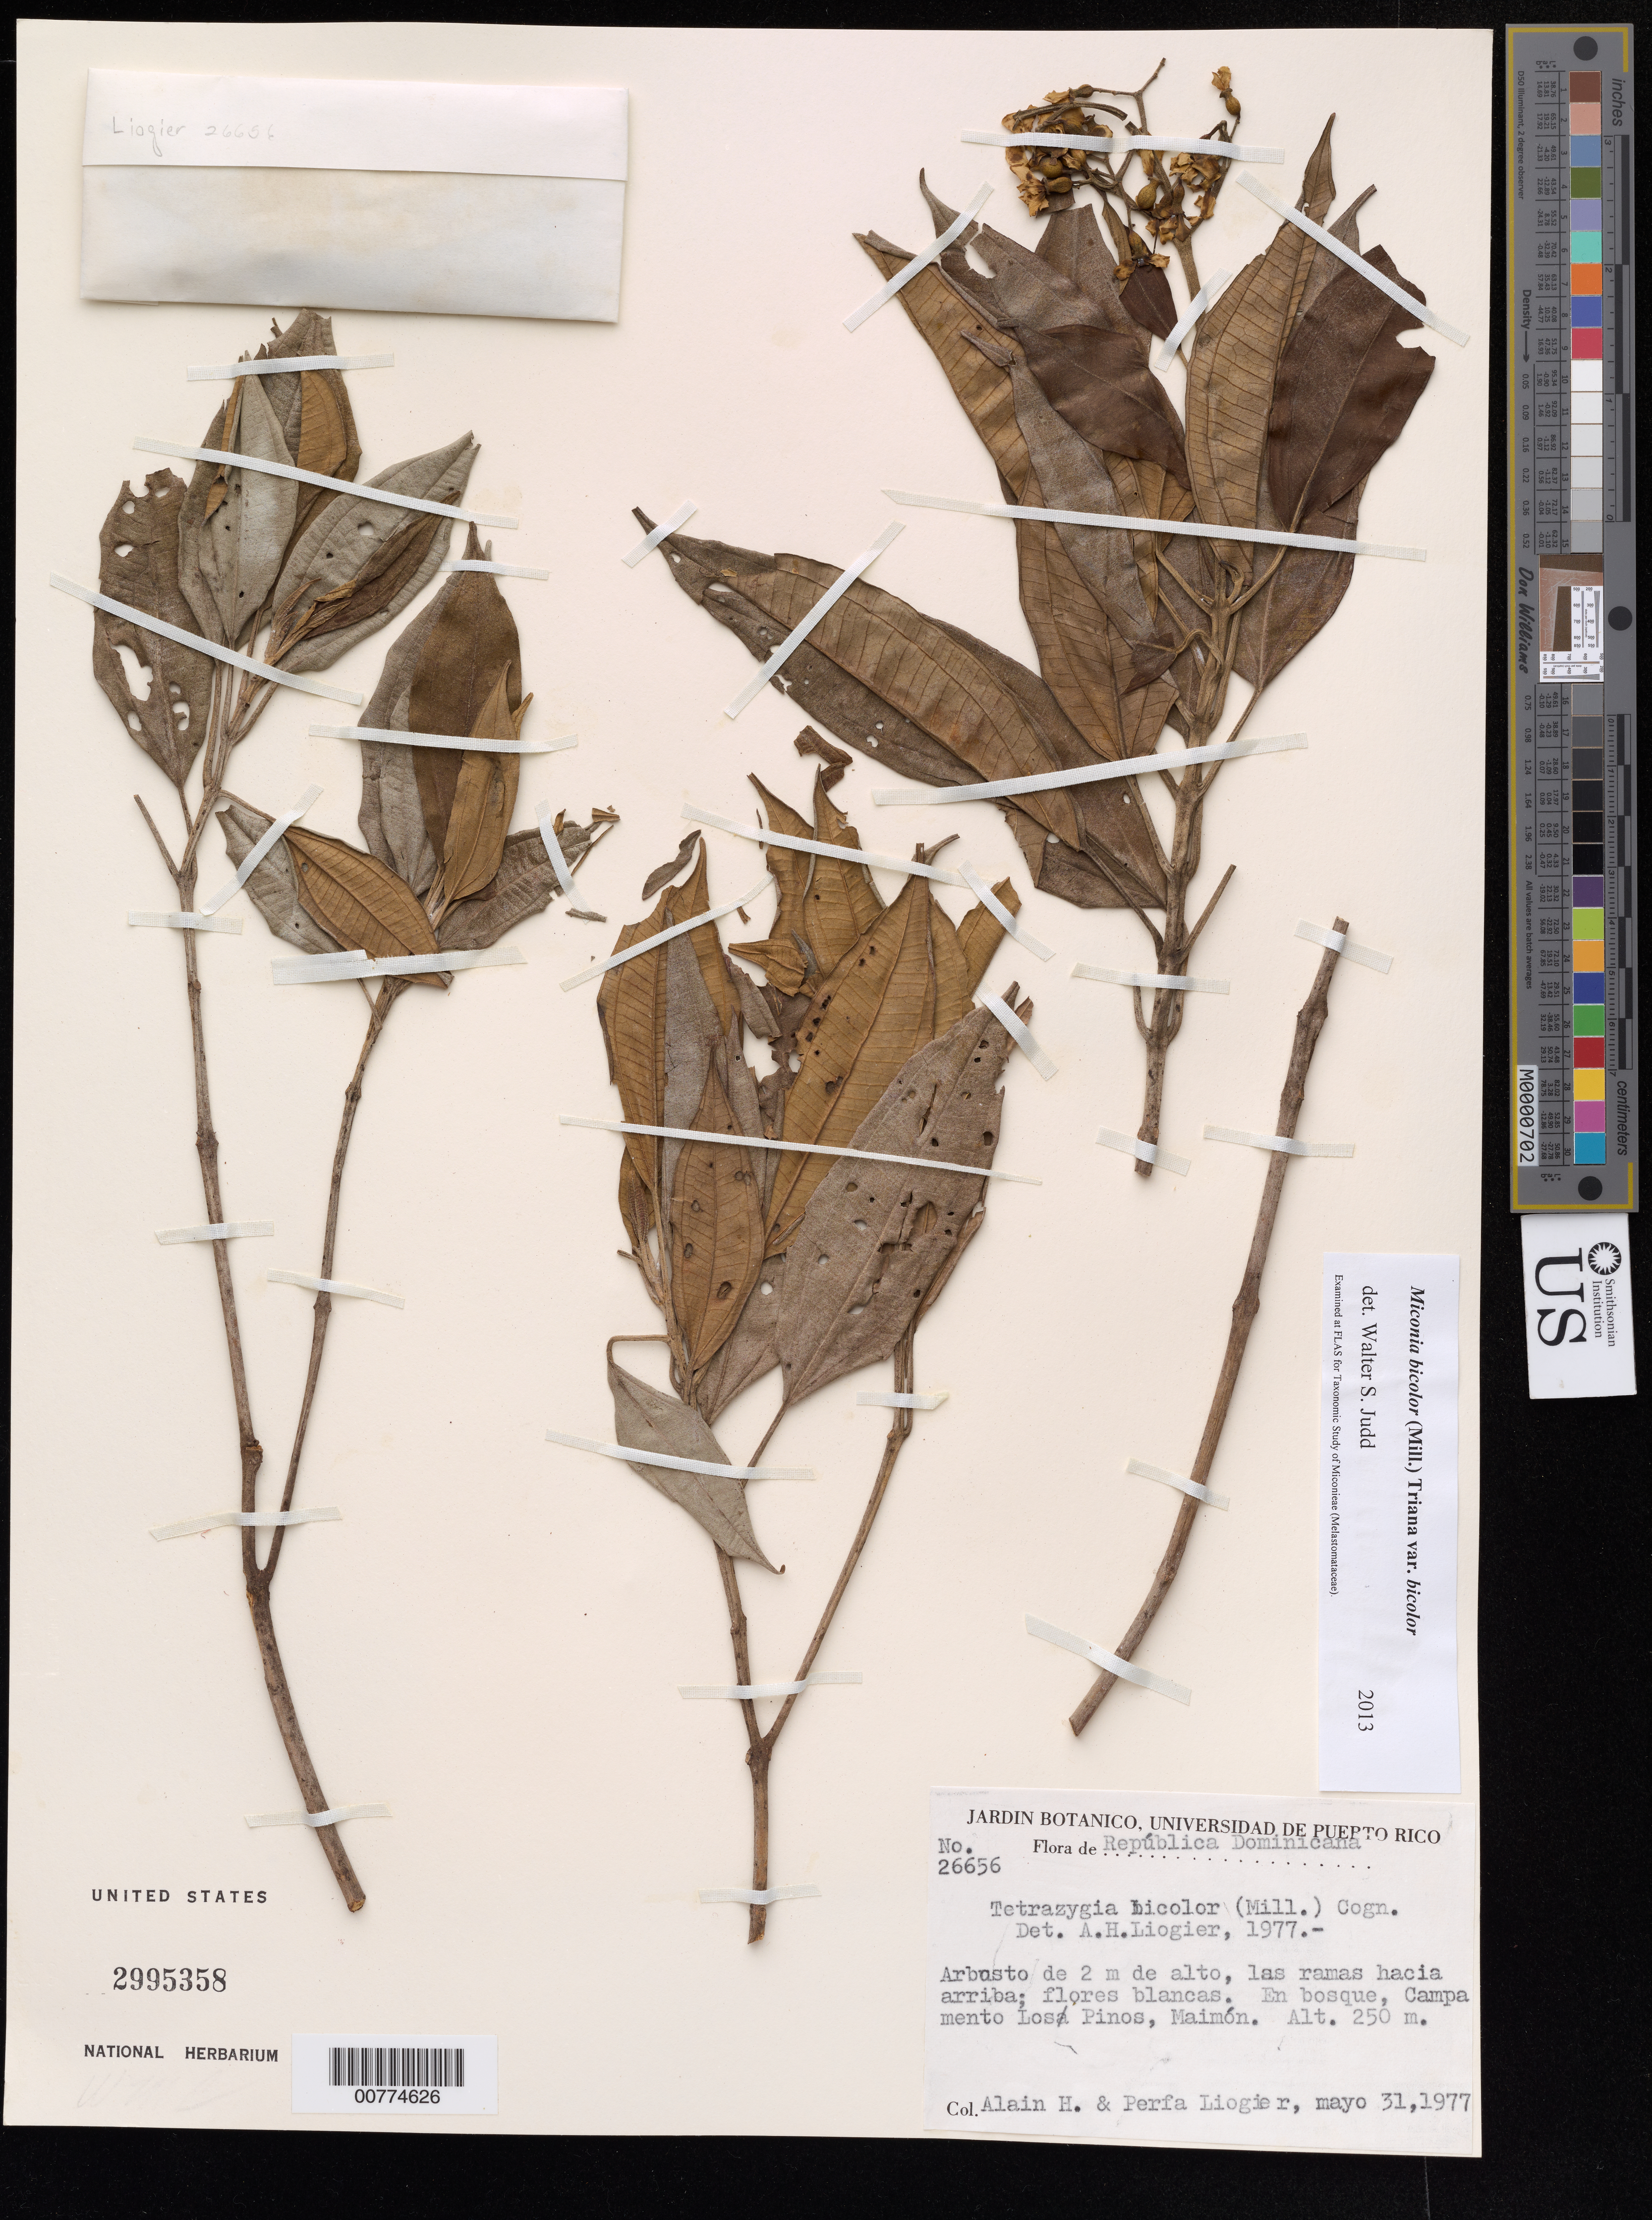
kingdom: Plantae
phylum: Tracheophyta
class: Magnoliopsida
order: Myrtales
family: Melastomataceae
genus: Miconia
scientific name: Miconia bicolor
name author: (Mill.) Triana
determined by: Judd, Walter S.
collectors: A. H. Liogier & M. P. Liogier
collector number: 26656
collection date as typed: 31 May 1977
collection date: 1977-05-31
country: Dominican Republic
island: Hispaniola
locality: Maimón, Campamento Los Pinos.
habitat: Forest.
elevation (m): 250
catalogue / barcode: US 2995358